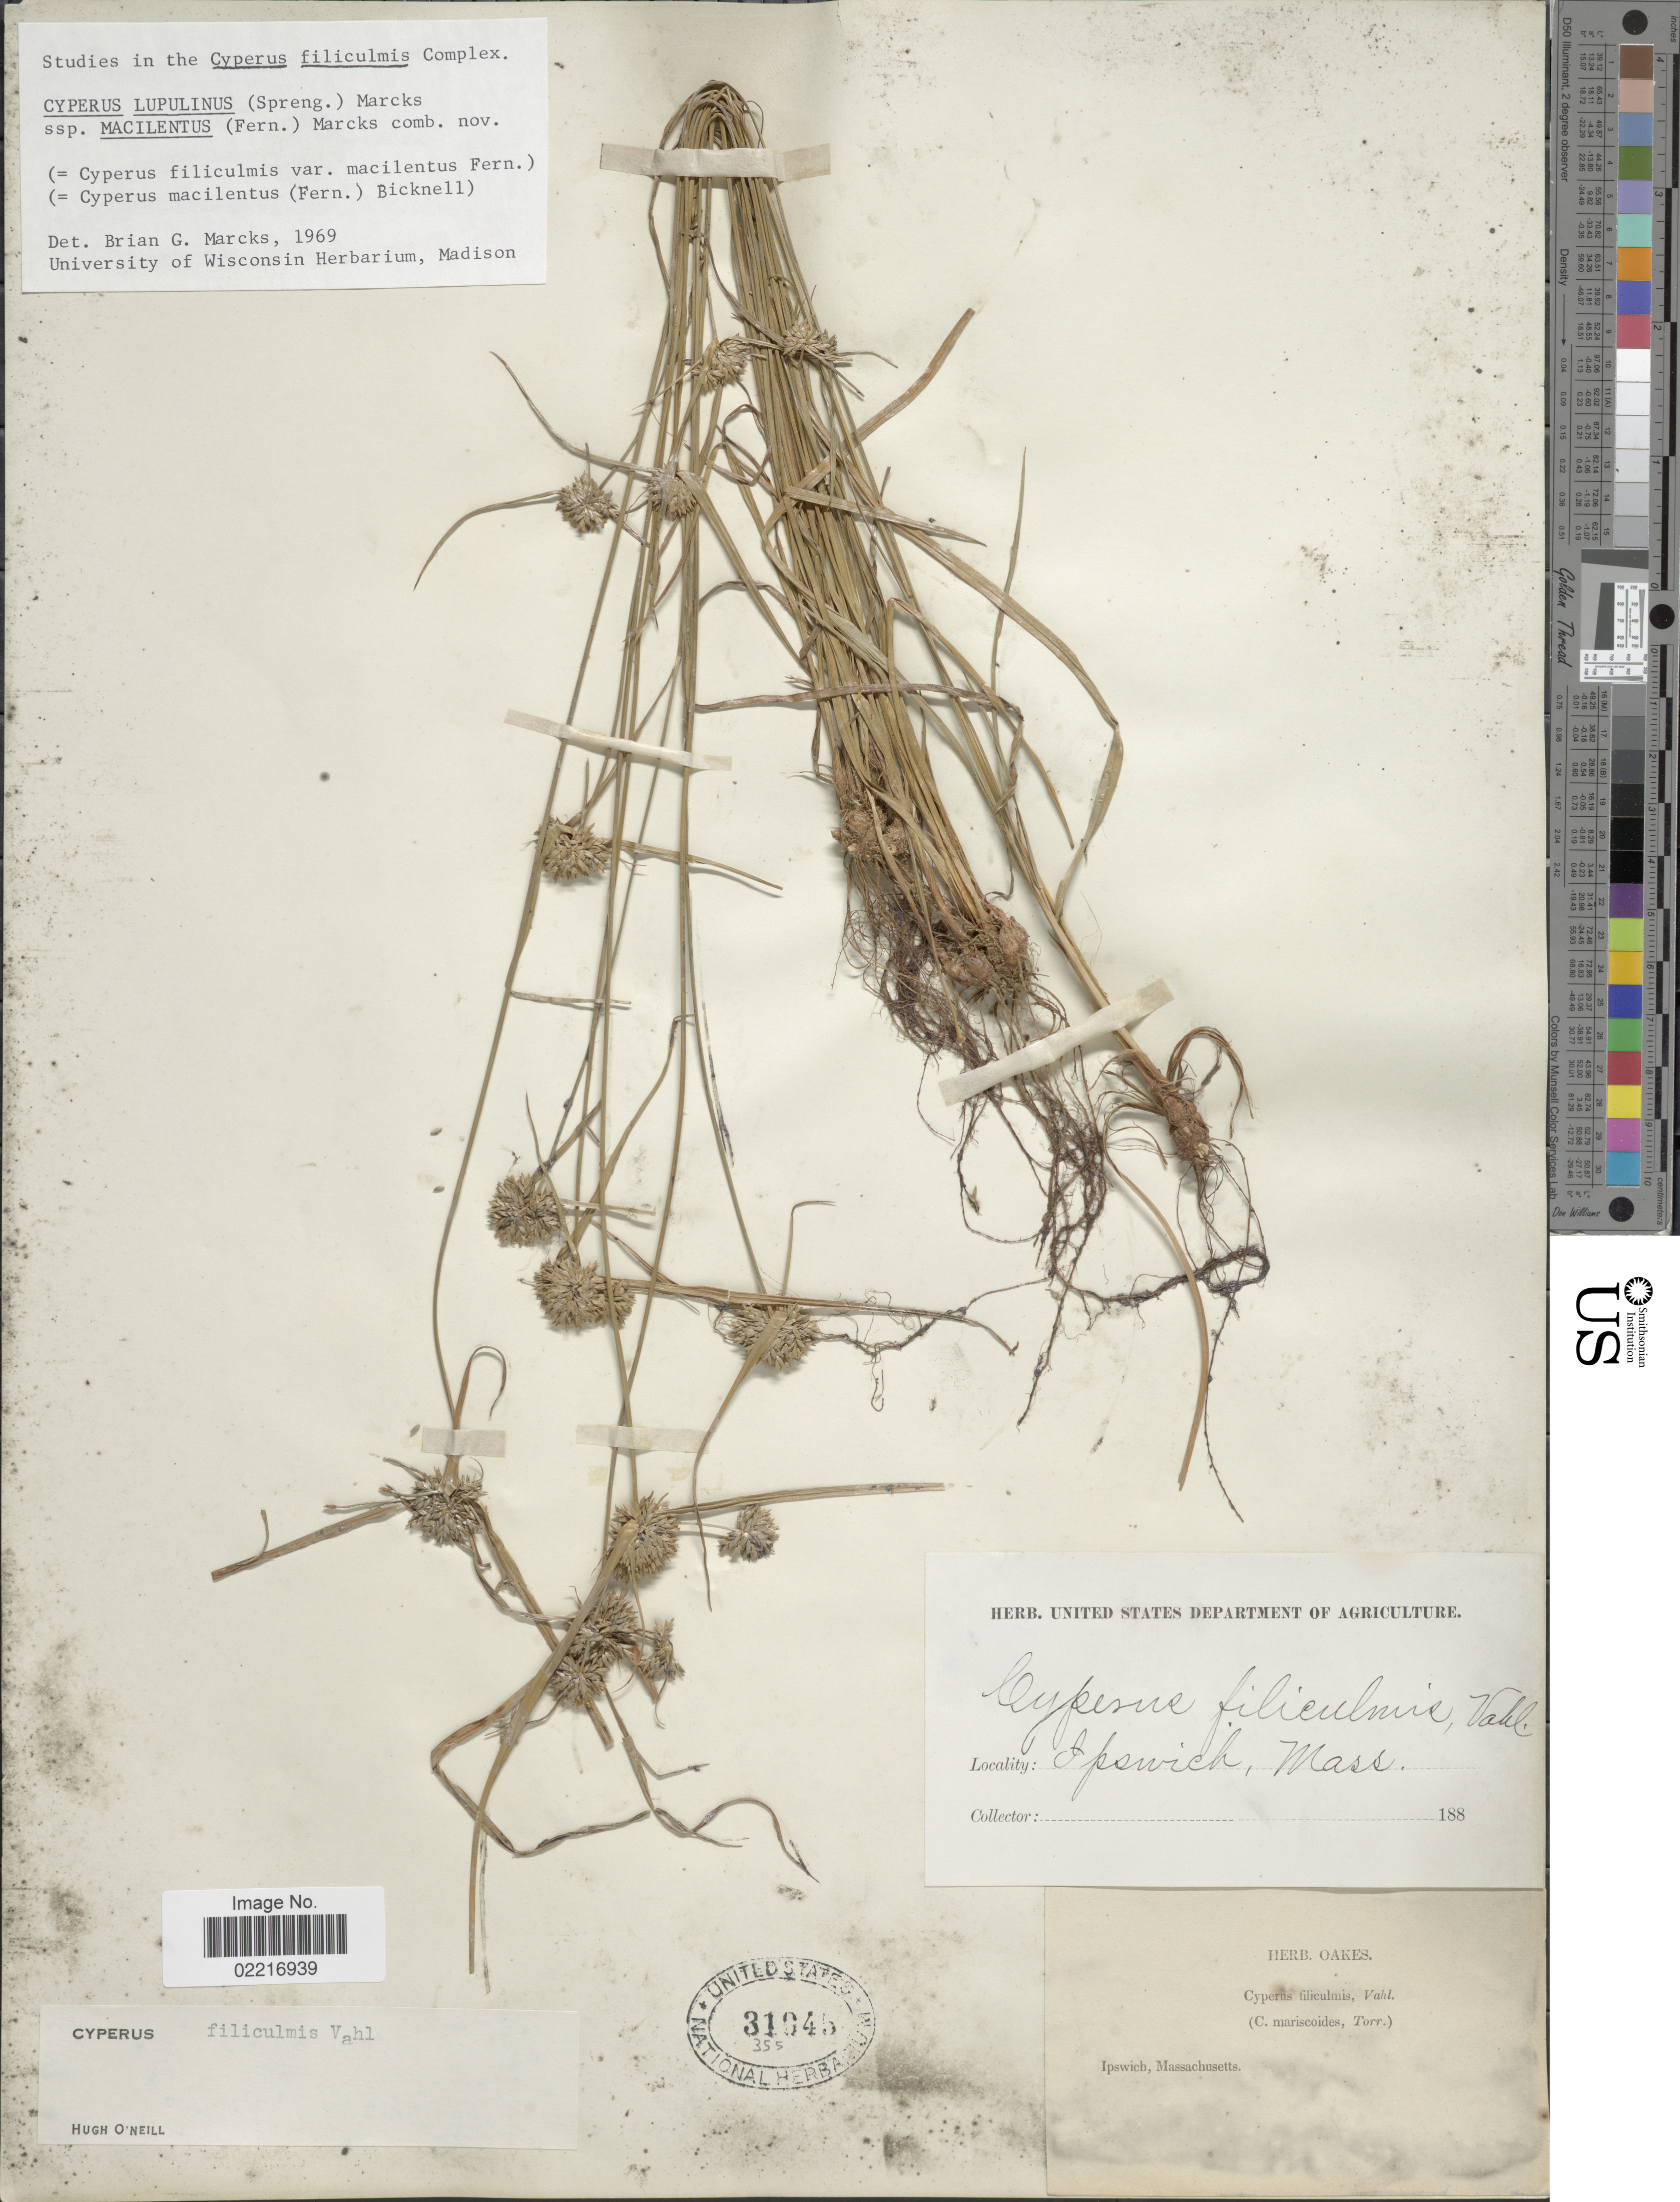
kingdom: Plantae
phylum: Tracheophyta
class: Liliopsida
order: Poales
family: Cyperaceae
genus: Cyperus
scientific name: Cyperus lupulinus subsp. macilentus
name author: (Fernald) Marcks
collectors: ex herb. Oakes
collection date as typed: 188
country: United States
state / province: Massachusetts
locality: Ipswich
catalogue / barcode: US 31045